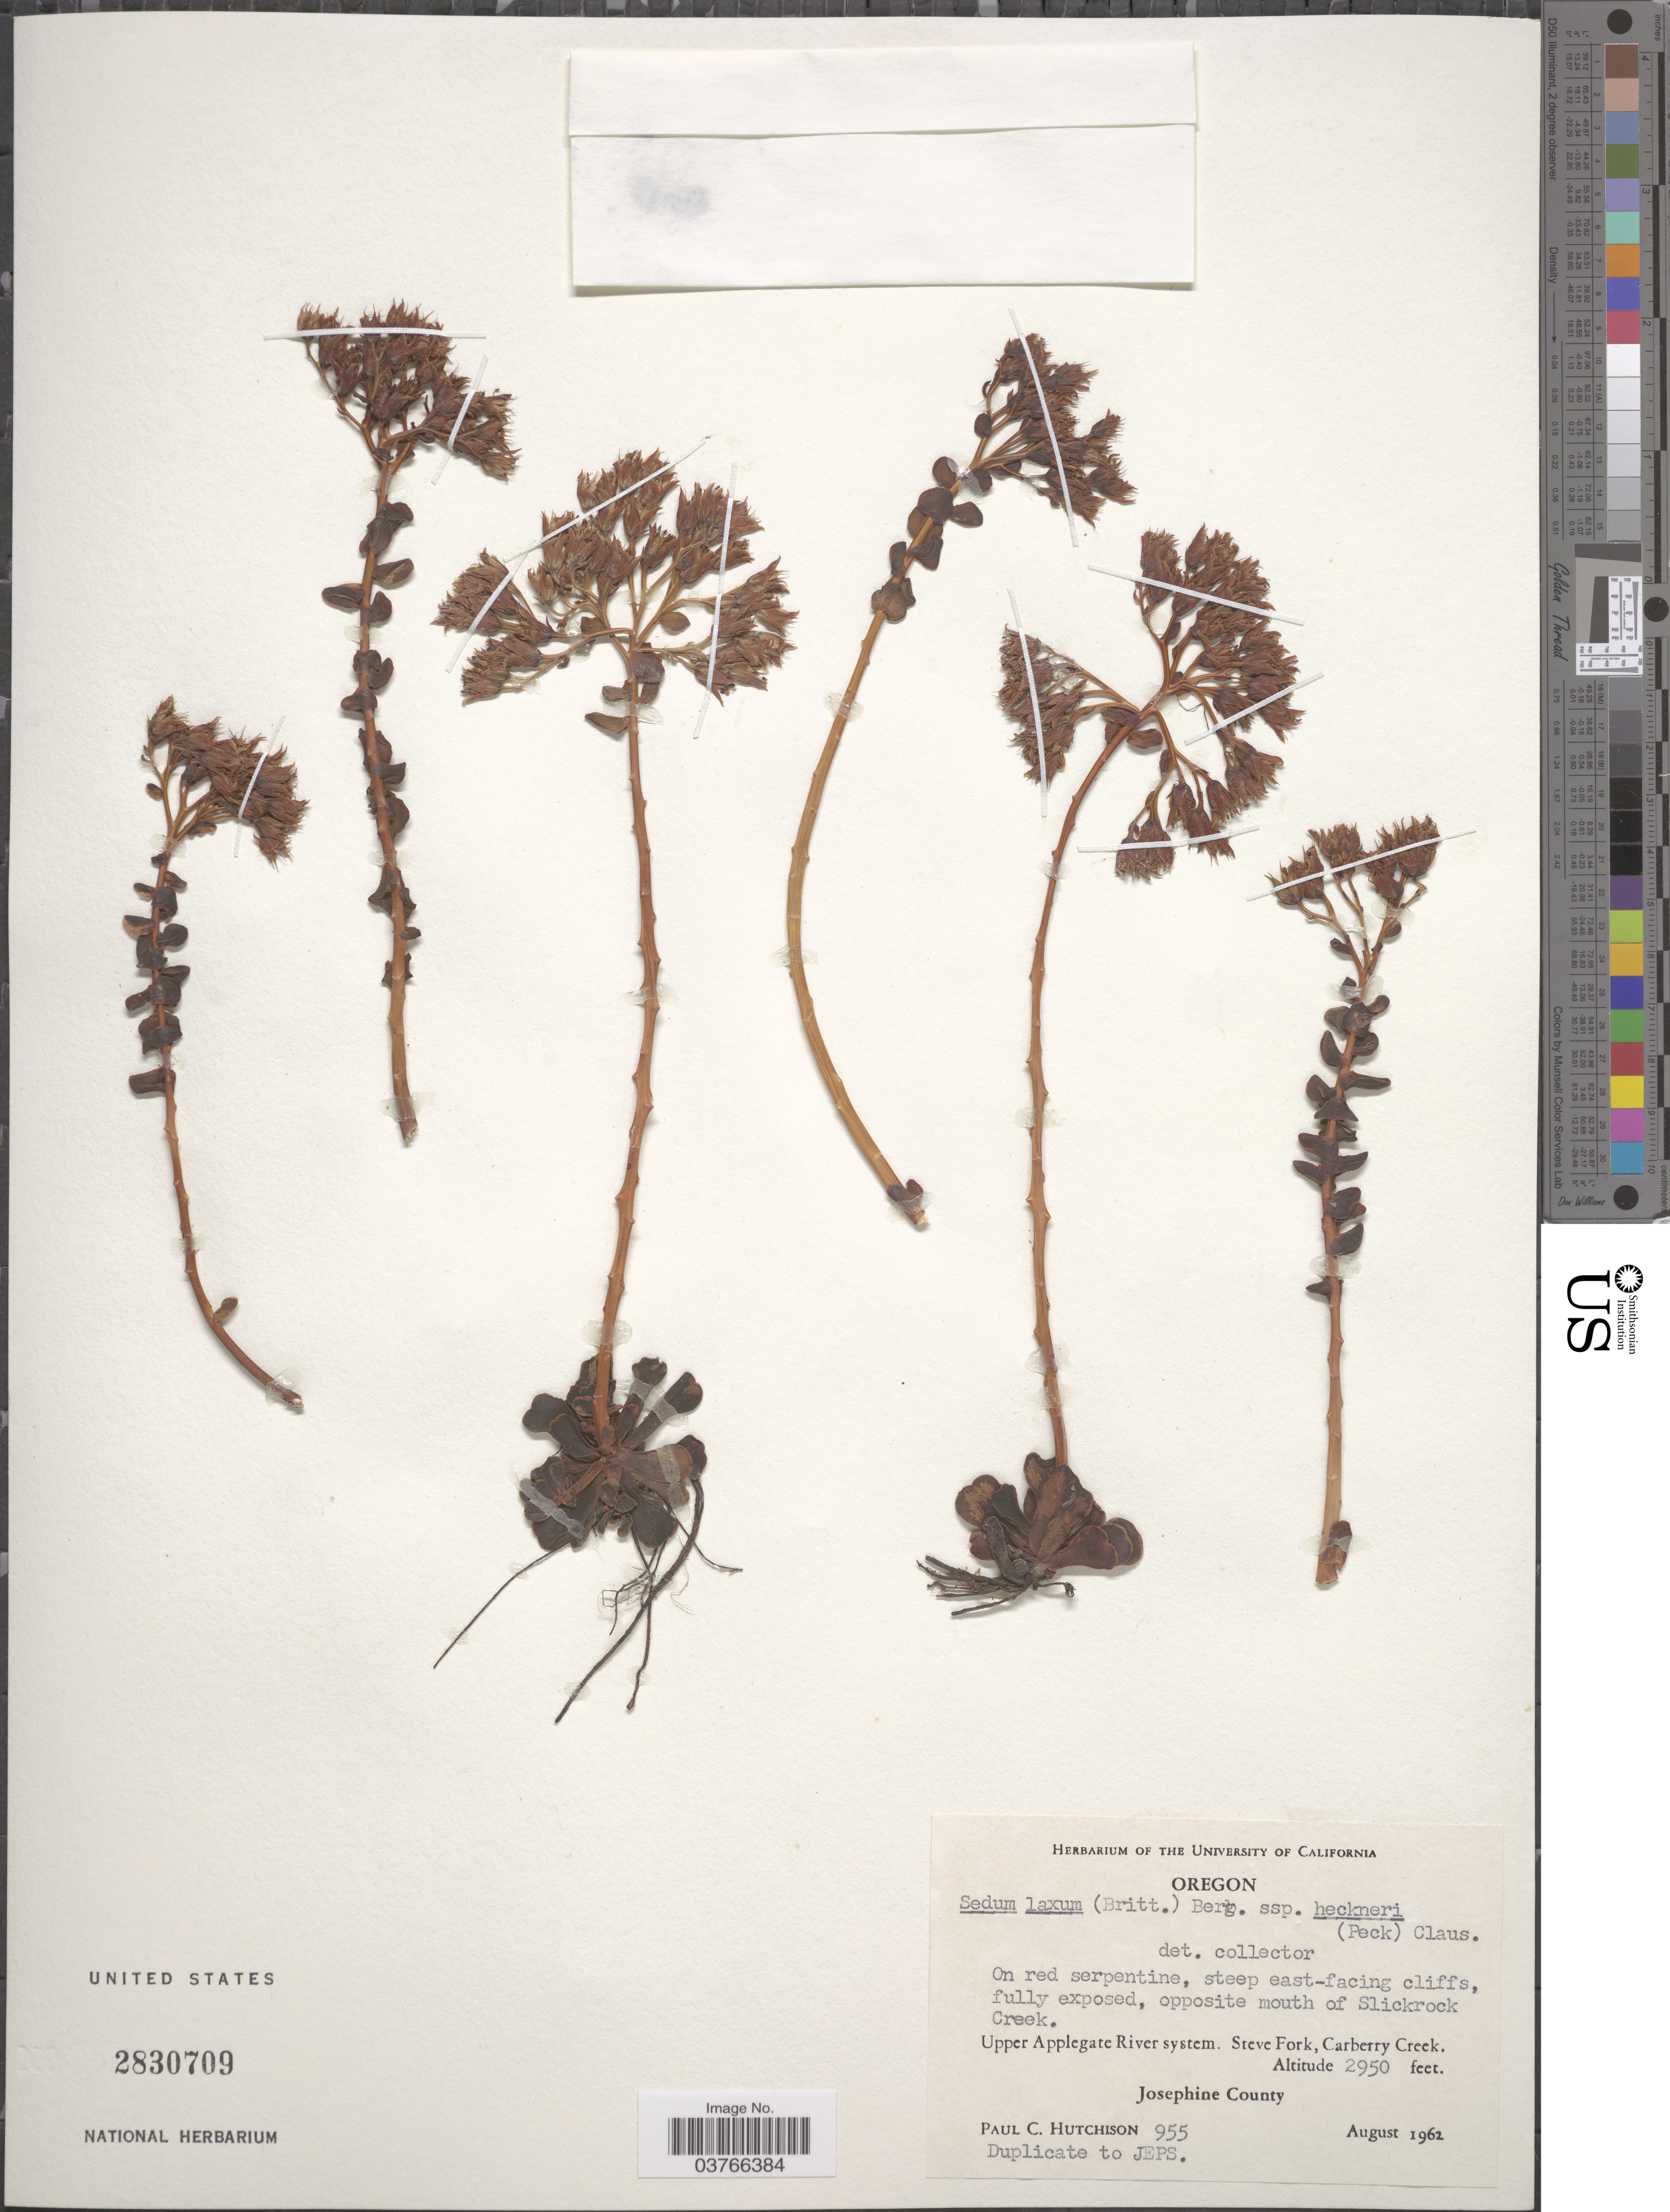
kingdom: Plantae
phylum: Tracheophyta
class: Magnoliopsida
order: Saxifragales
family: Crassulaceae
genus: Sedum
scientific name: Sedum laxum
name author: (Britton) A. Berger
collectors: P. C. Hutchison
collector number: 955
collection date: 1962-08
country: United States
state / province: Oregon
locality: On red serpentine, steep east-facing cliffs, opposite mouth of Slickrock Creek. Upper Applegate River system, Steve Fork, Carberry Creek. Josephine County.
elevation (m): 899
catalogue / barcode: US 2830709